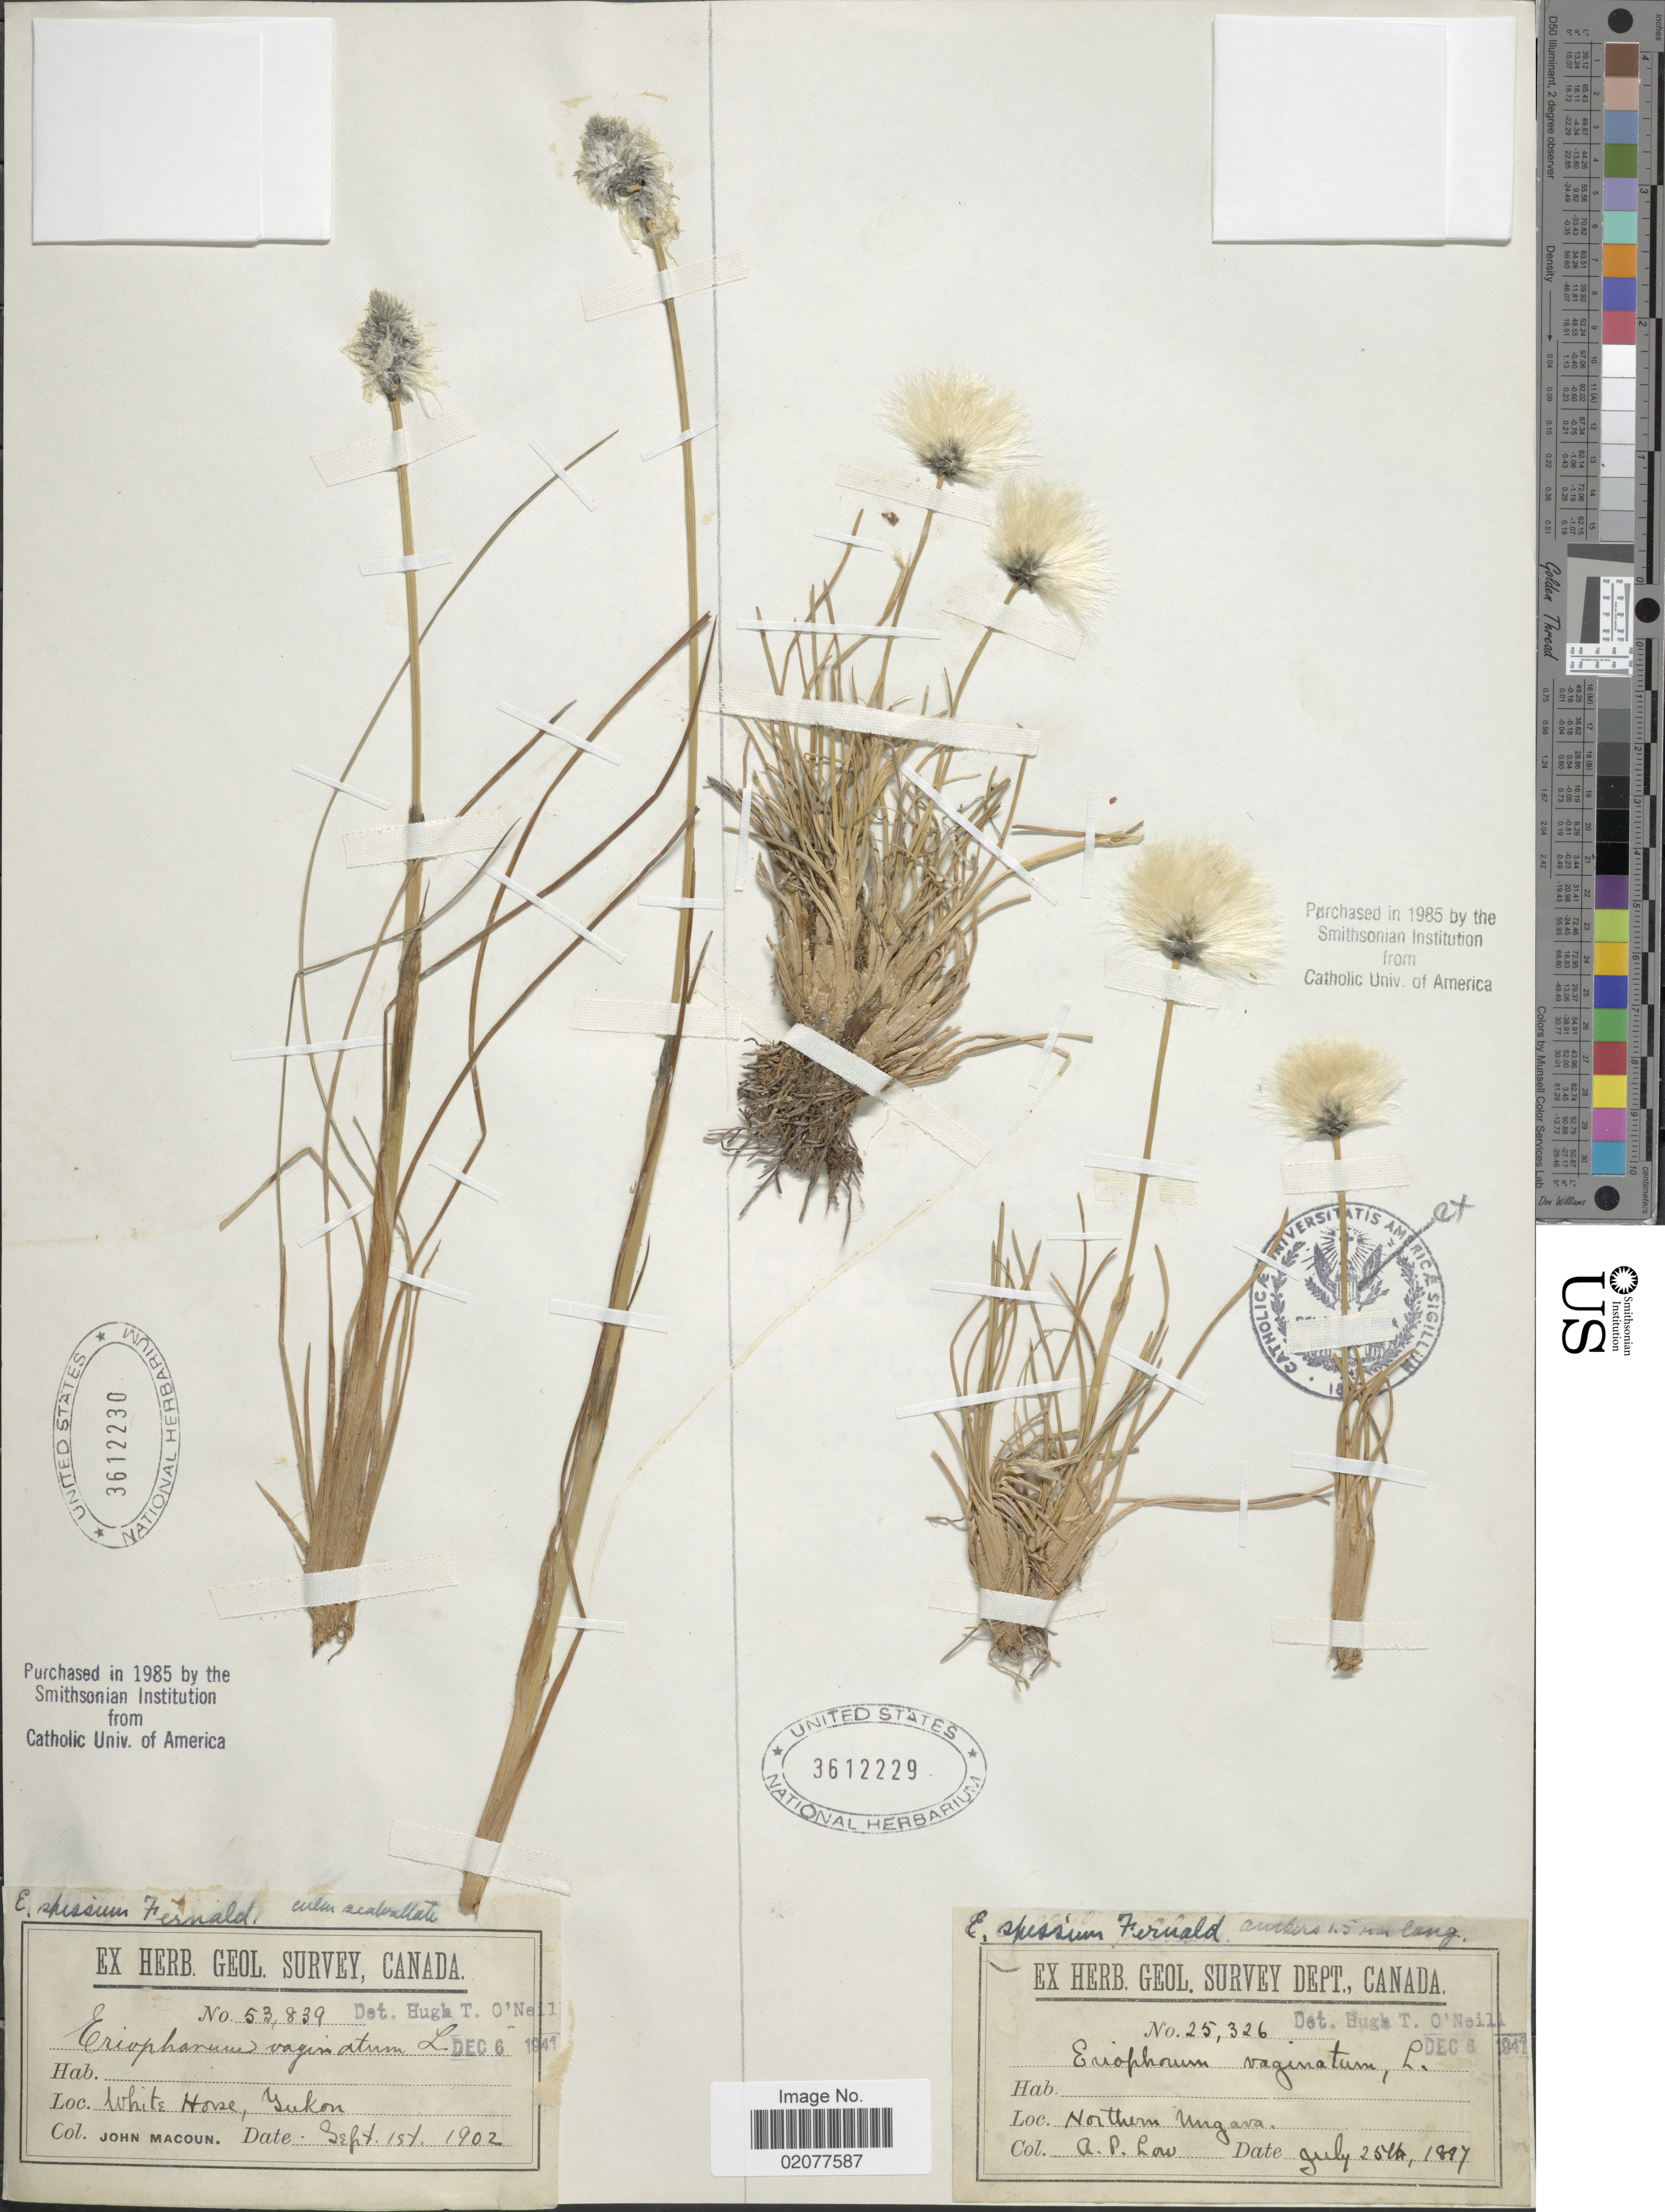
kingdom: Plantae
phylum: Tracheophyta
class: Liliopsida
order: Poales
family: Cyperaceae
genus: Eriophorum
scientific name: Eriophorum spissum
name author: Fernald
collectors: A. Low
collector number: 25326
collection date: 1897-07-25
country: Canada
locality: Northern Ungava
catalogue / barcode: US 3612229-2